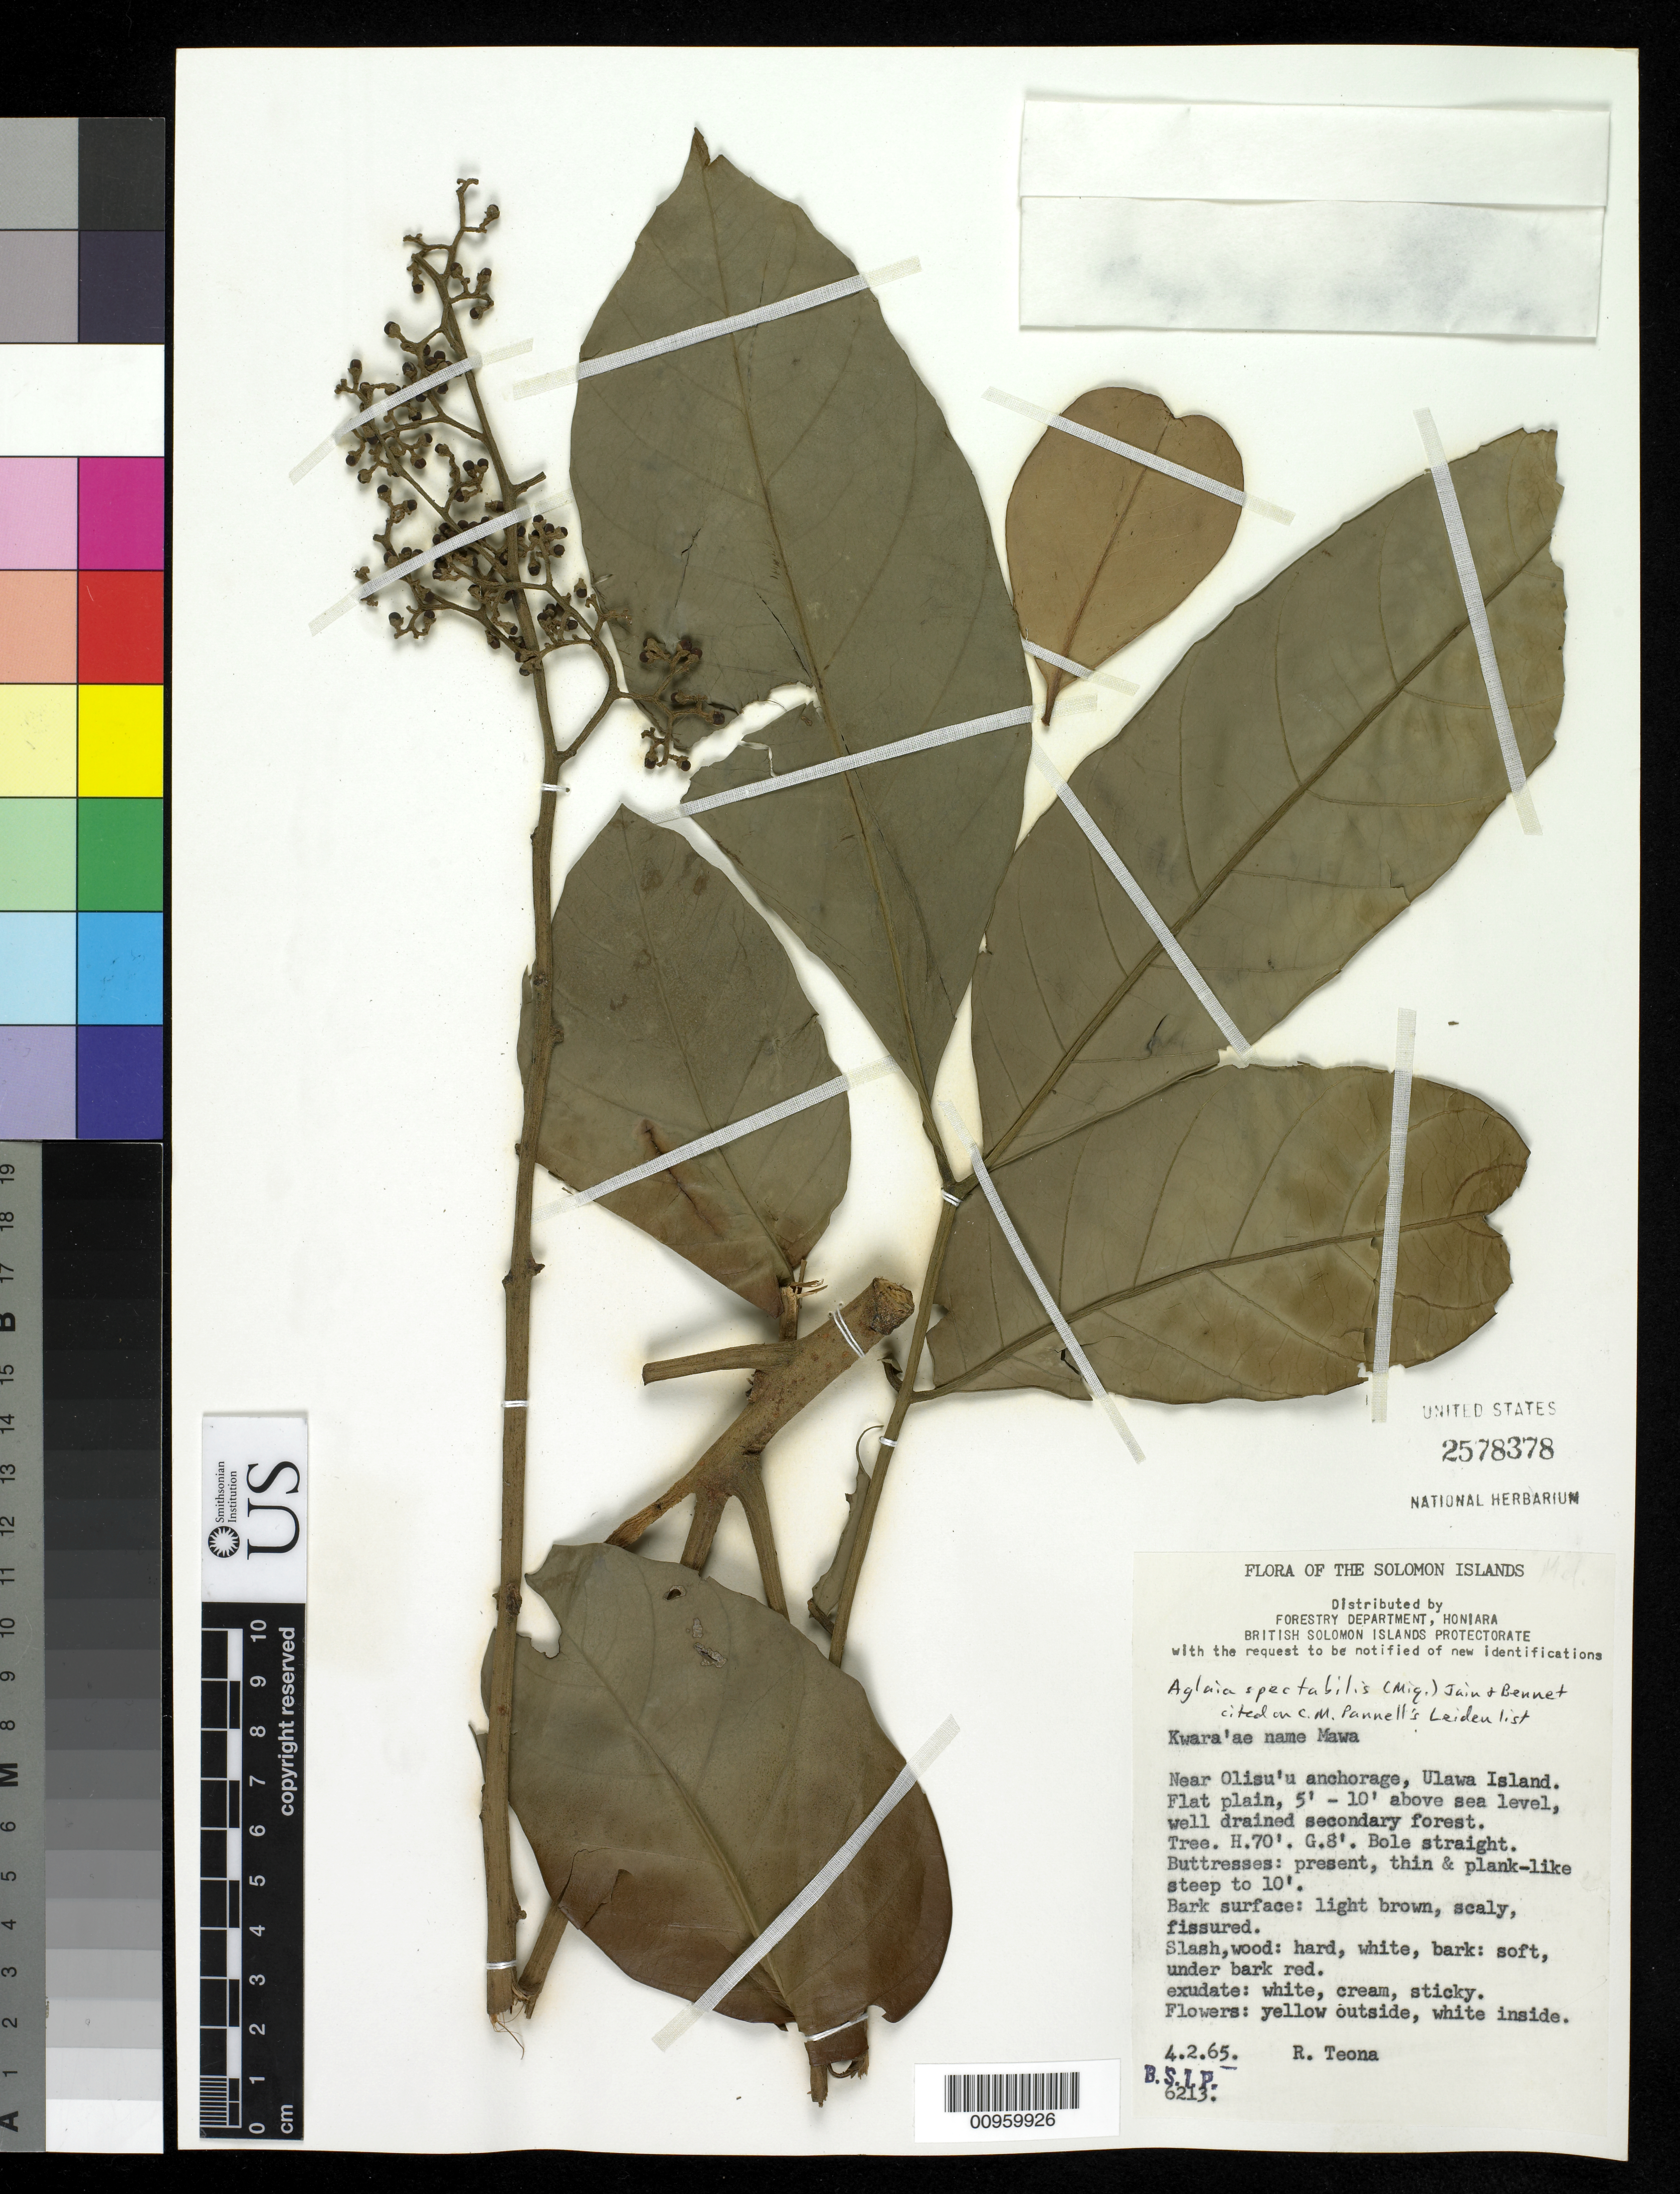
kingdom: Plantae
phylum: Tracheophyta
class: Magnoliopsida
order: Sapindales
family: Meliaceae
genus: Aglaia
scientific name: Aglaia spectabilis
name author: (Miq.) S.S. Jain & Bennet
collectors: R. Teona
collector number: BSIP 6213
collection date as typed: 04 Feb 1965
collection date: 1965-02-04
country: Solomon Islands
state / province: Makira-Ulawa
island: Ulawa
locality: Near Olisu'u anchorage, flat plain, well drained secondary forest.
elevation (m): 2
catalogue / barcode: US 2578378